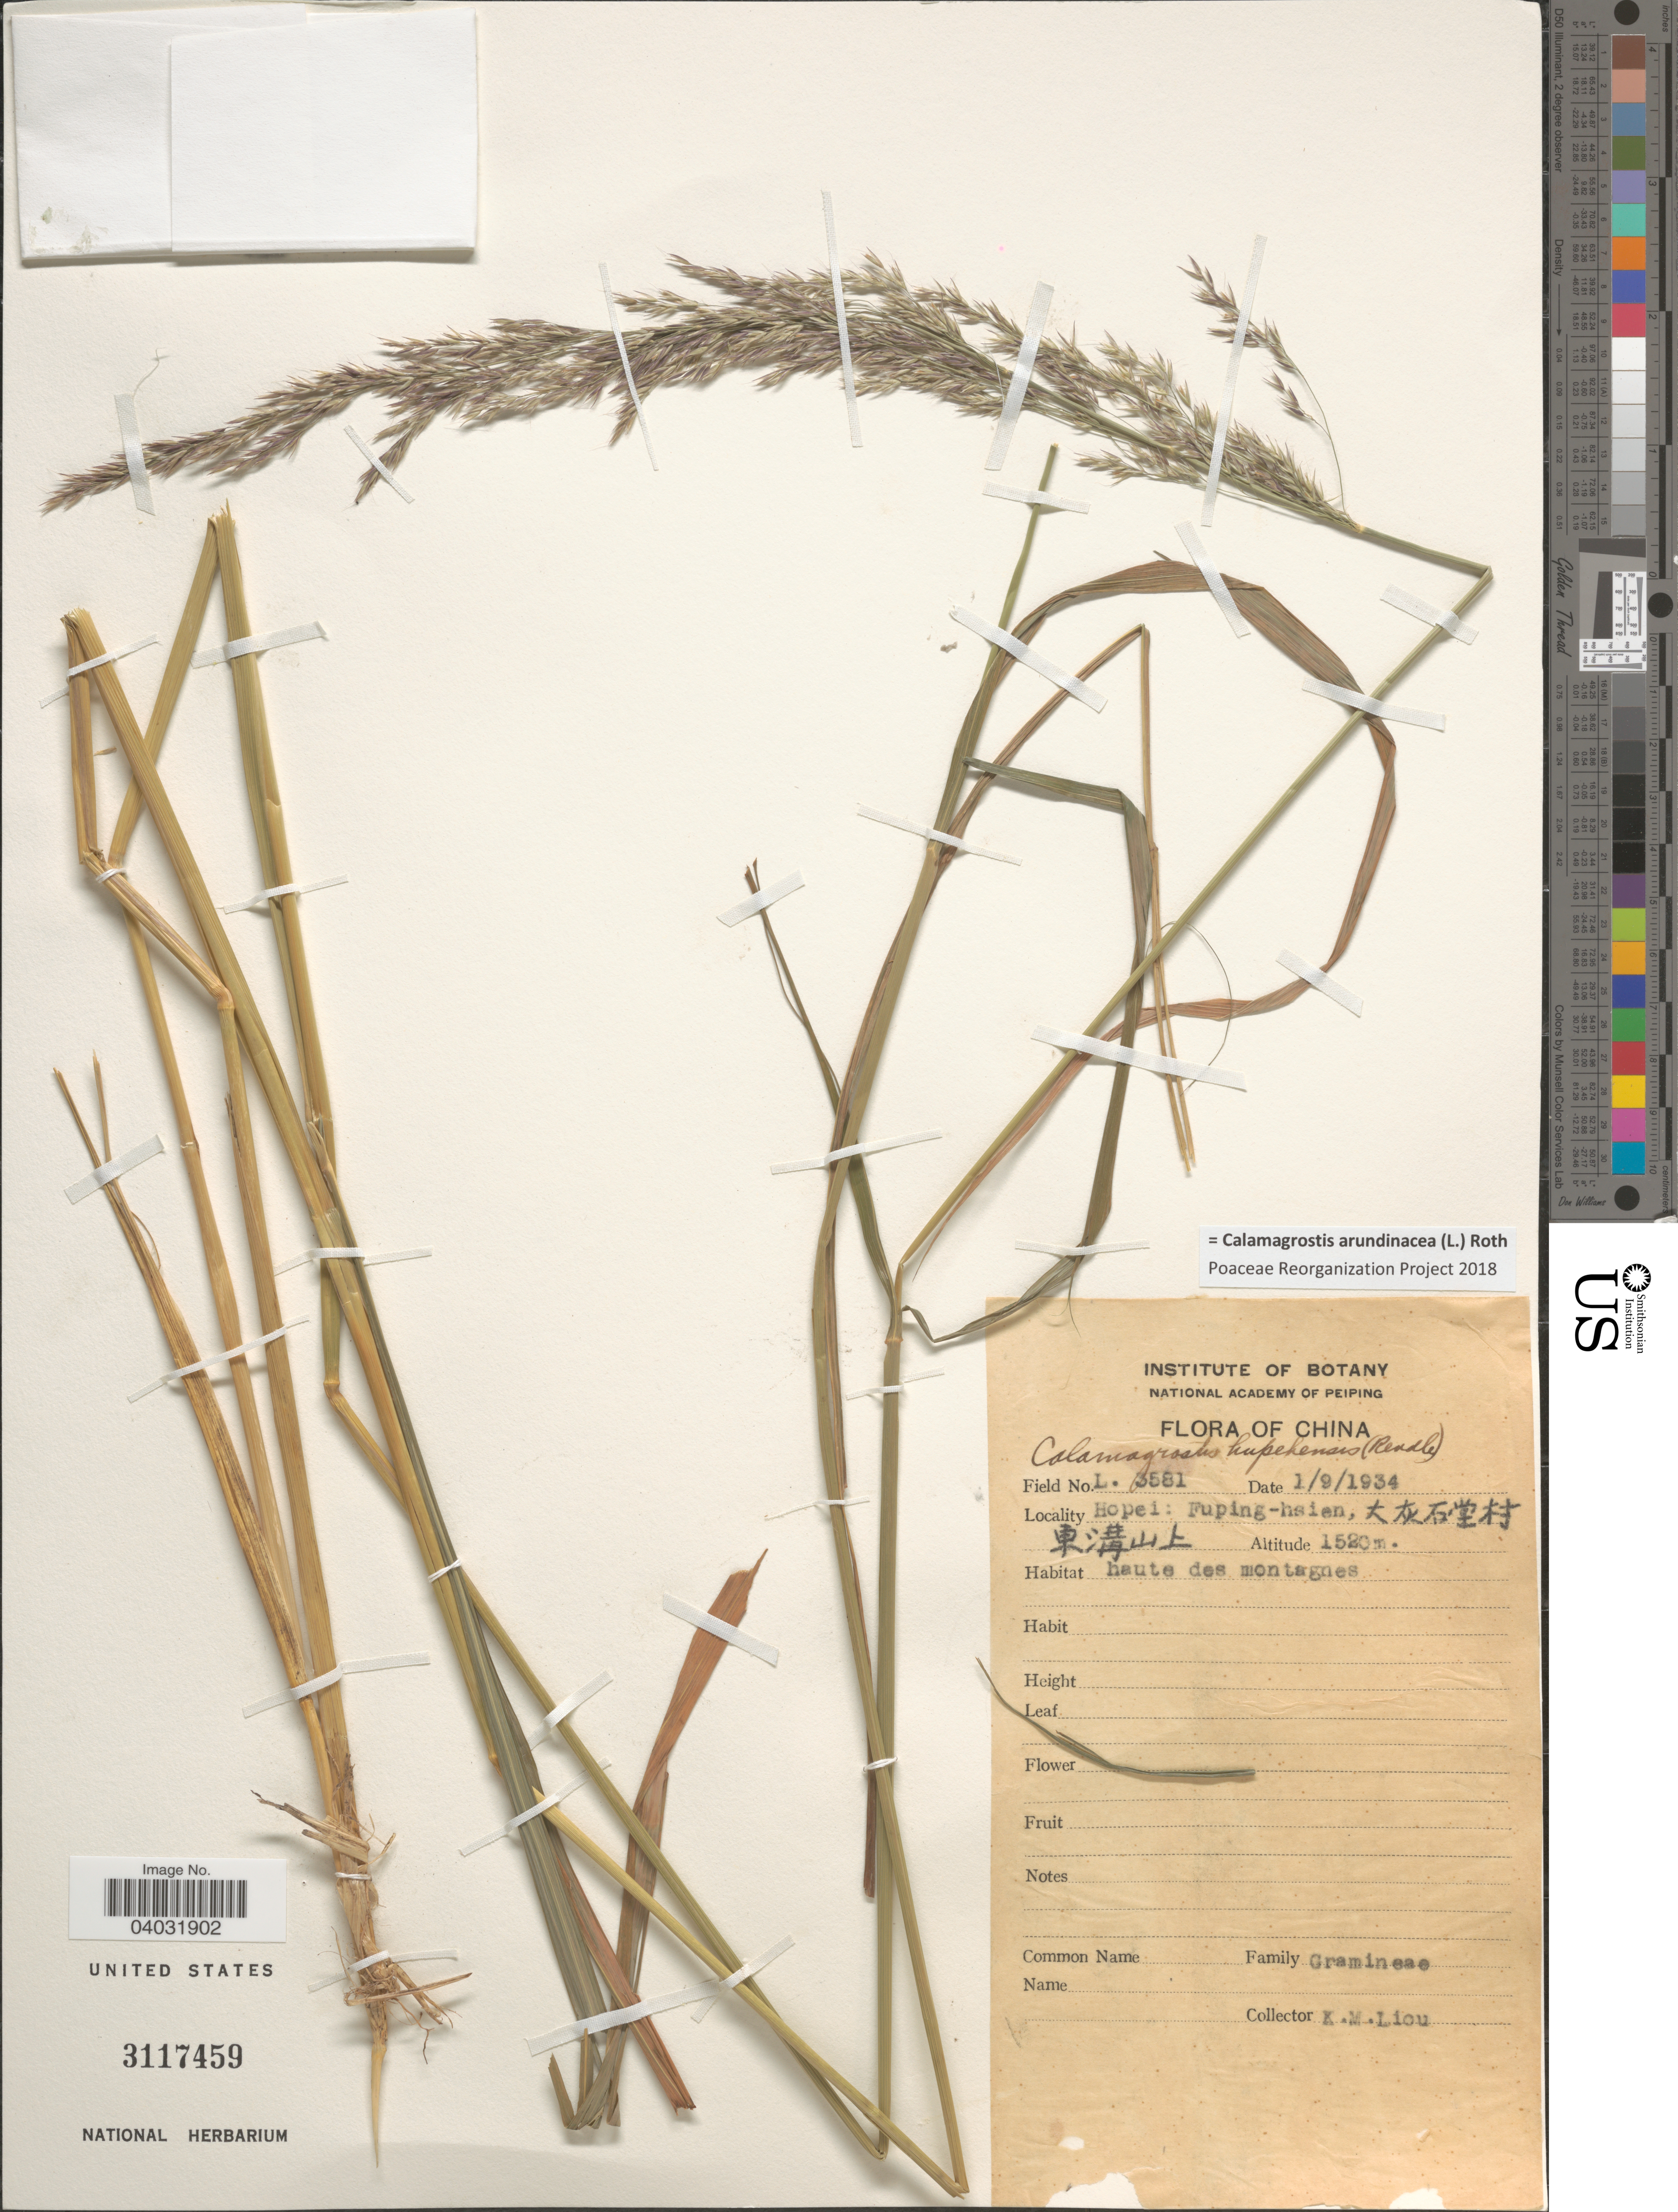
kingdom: Plantae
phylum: Tracheophyta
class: Liliopsida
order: Poales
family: Poaceae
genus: Calamagrostis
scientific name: Calamagrostis arundinacea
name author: (L.) Roth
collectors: K. M. Liou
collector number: L.3581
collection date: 1934-09-01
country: China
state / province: Hebei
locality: Hopei: Fuping-hsien, X.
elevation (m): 1520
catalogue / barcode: US 3117459